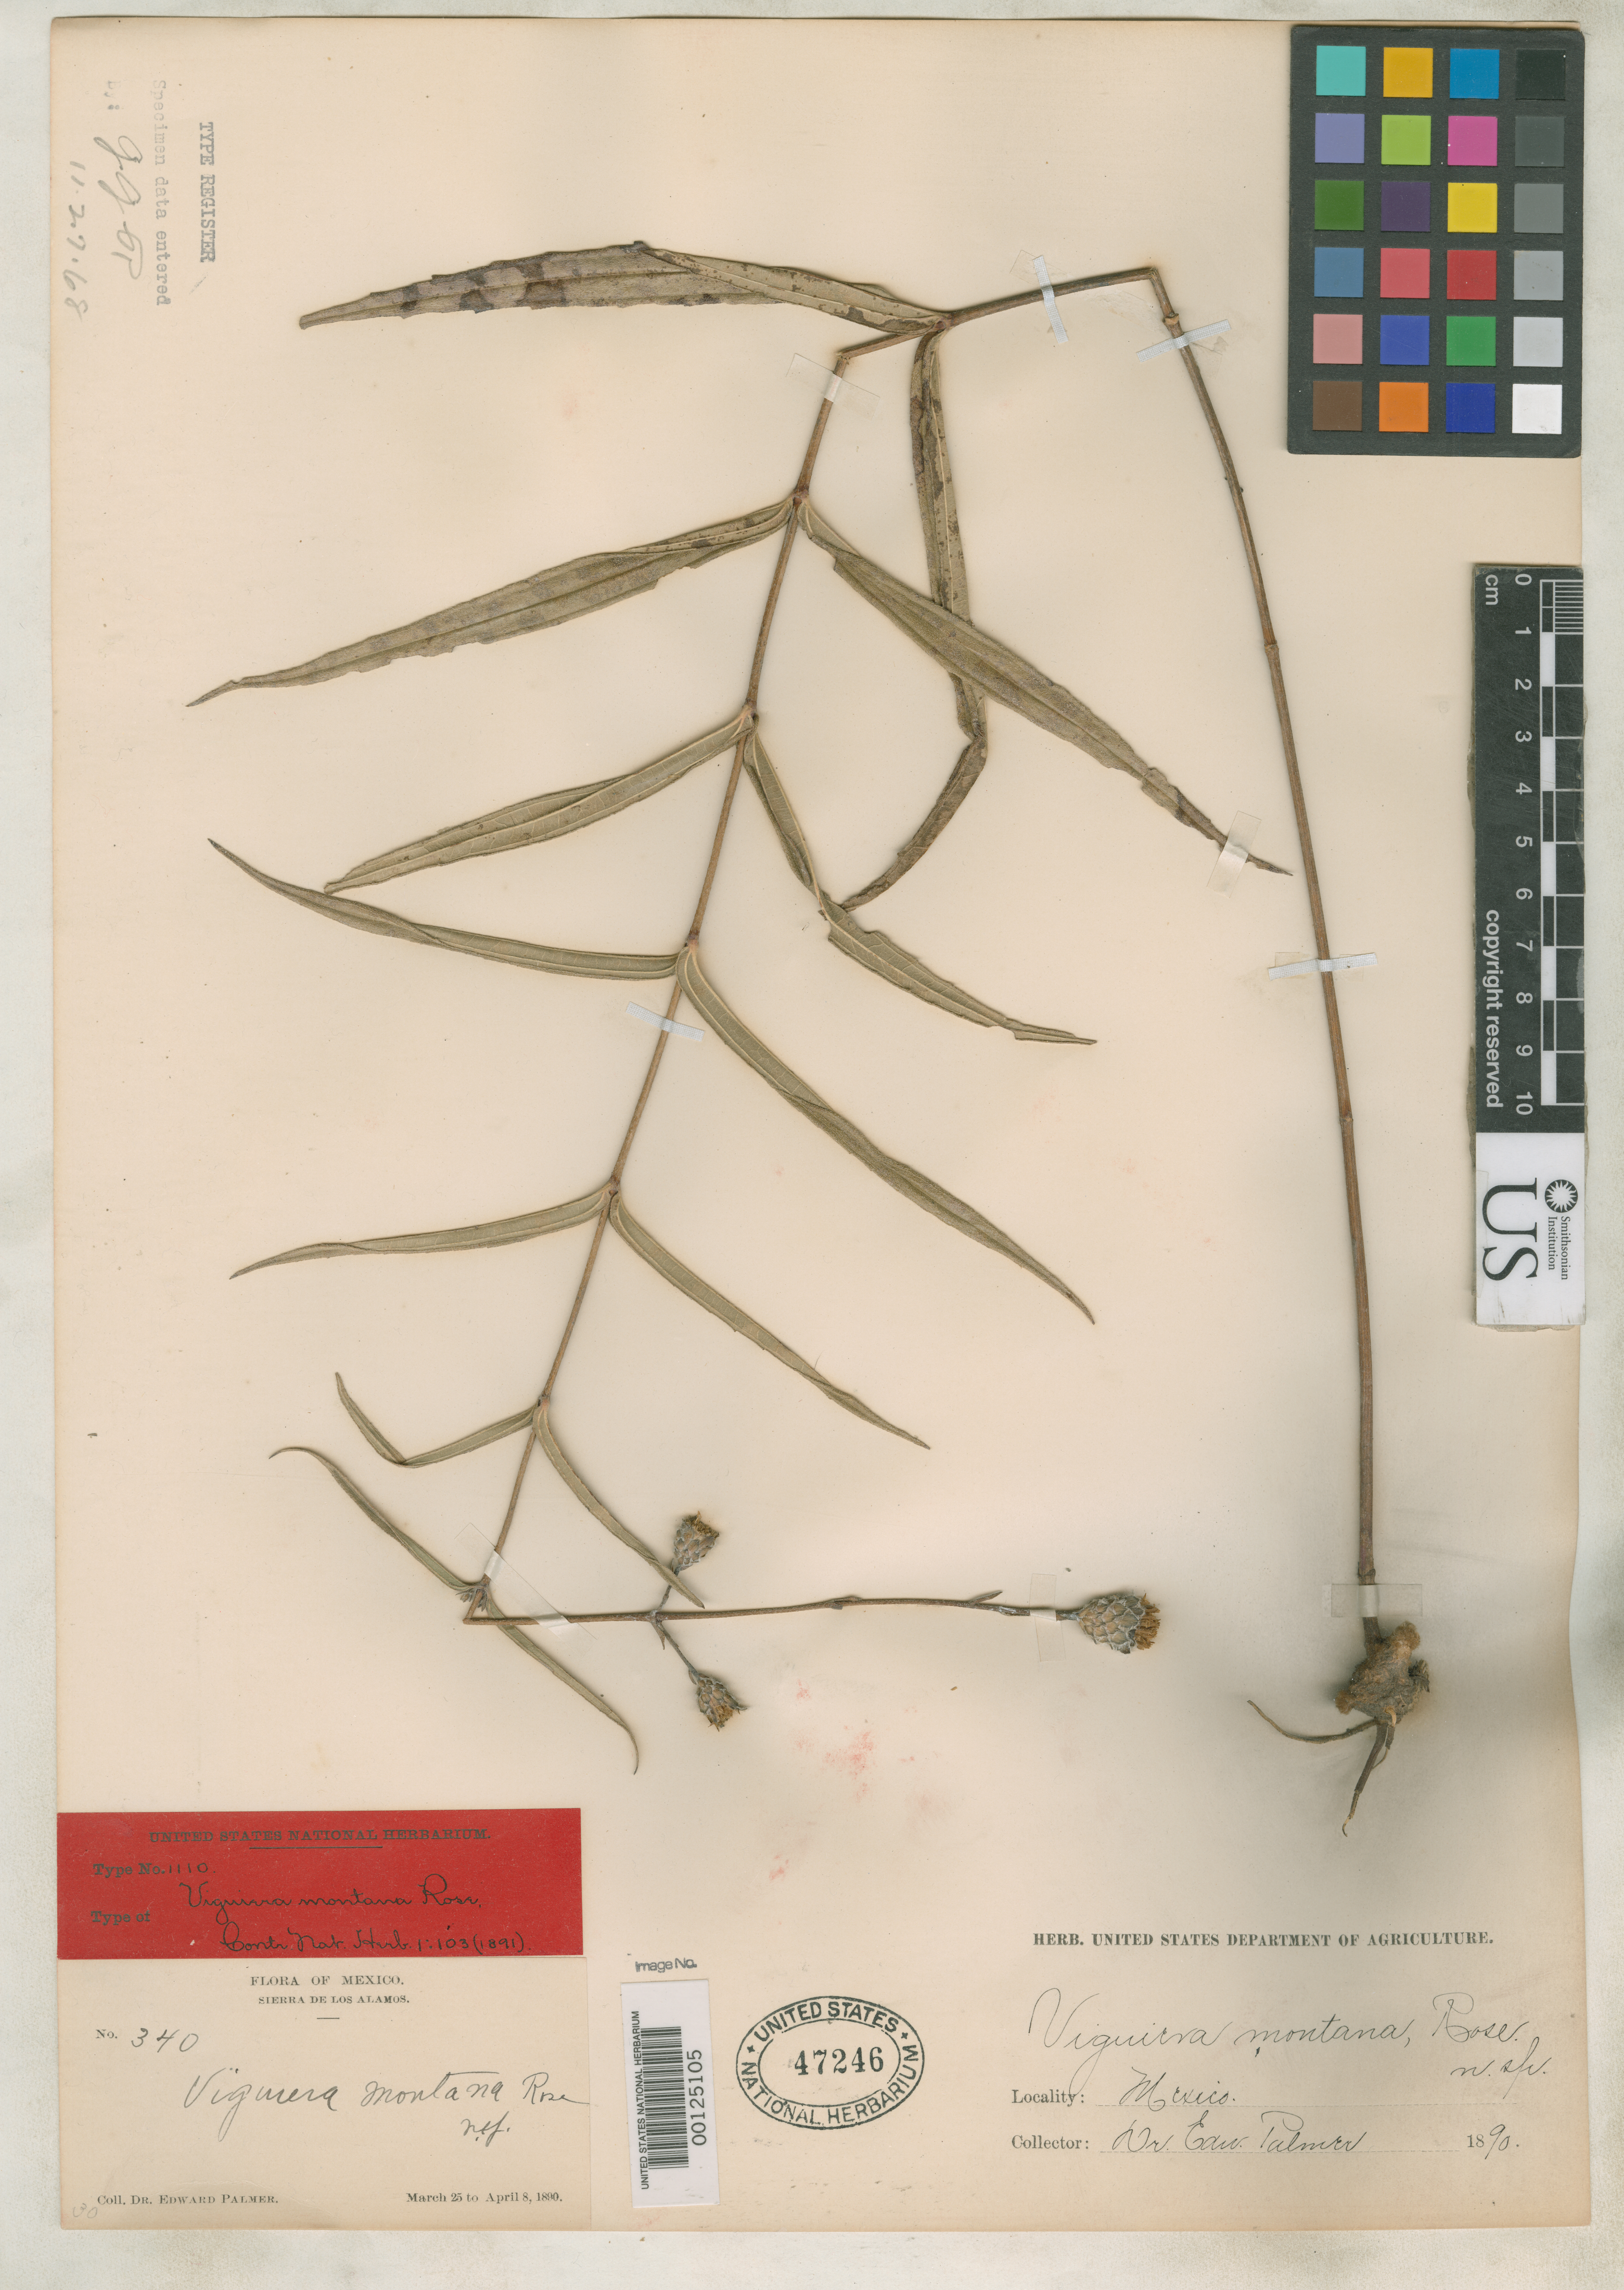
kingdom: Plantae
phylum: Tracheophyta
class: Magnoliopsida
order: Asterales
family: Asteraceae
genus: Viguiera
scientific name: Viguiera montana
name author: Rose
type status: Type Collection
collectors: E. Palmer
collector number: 340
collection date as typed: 25 Mar 1890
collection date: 1890-03-25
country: Mexico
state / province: Sonora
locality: Alamos.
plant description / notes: One of two original sheets (USNH 47246, 47247) from USDA herbarium.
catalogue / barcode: US 47246